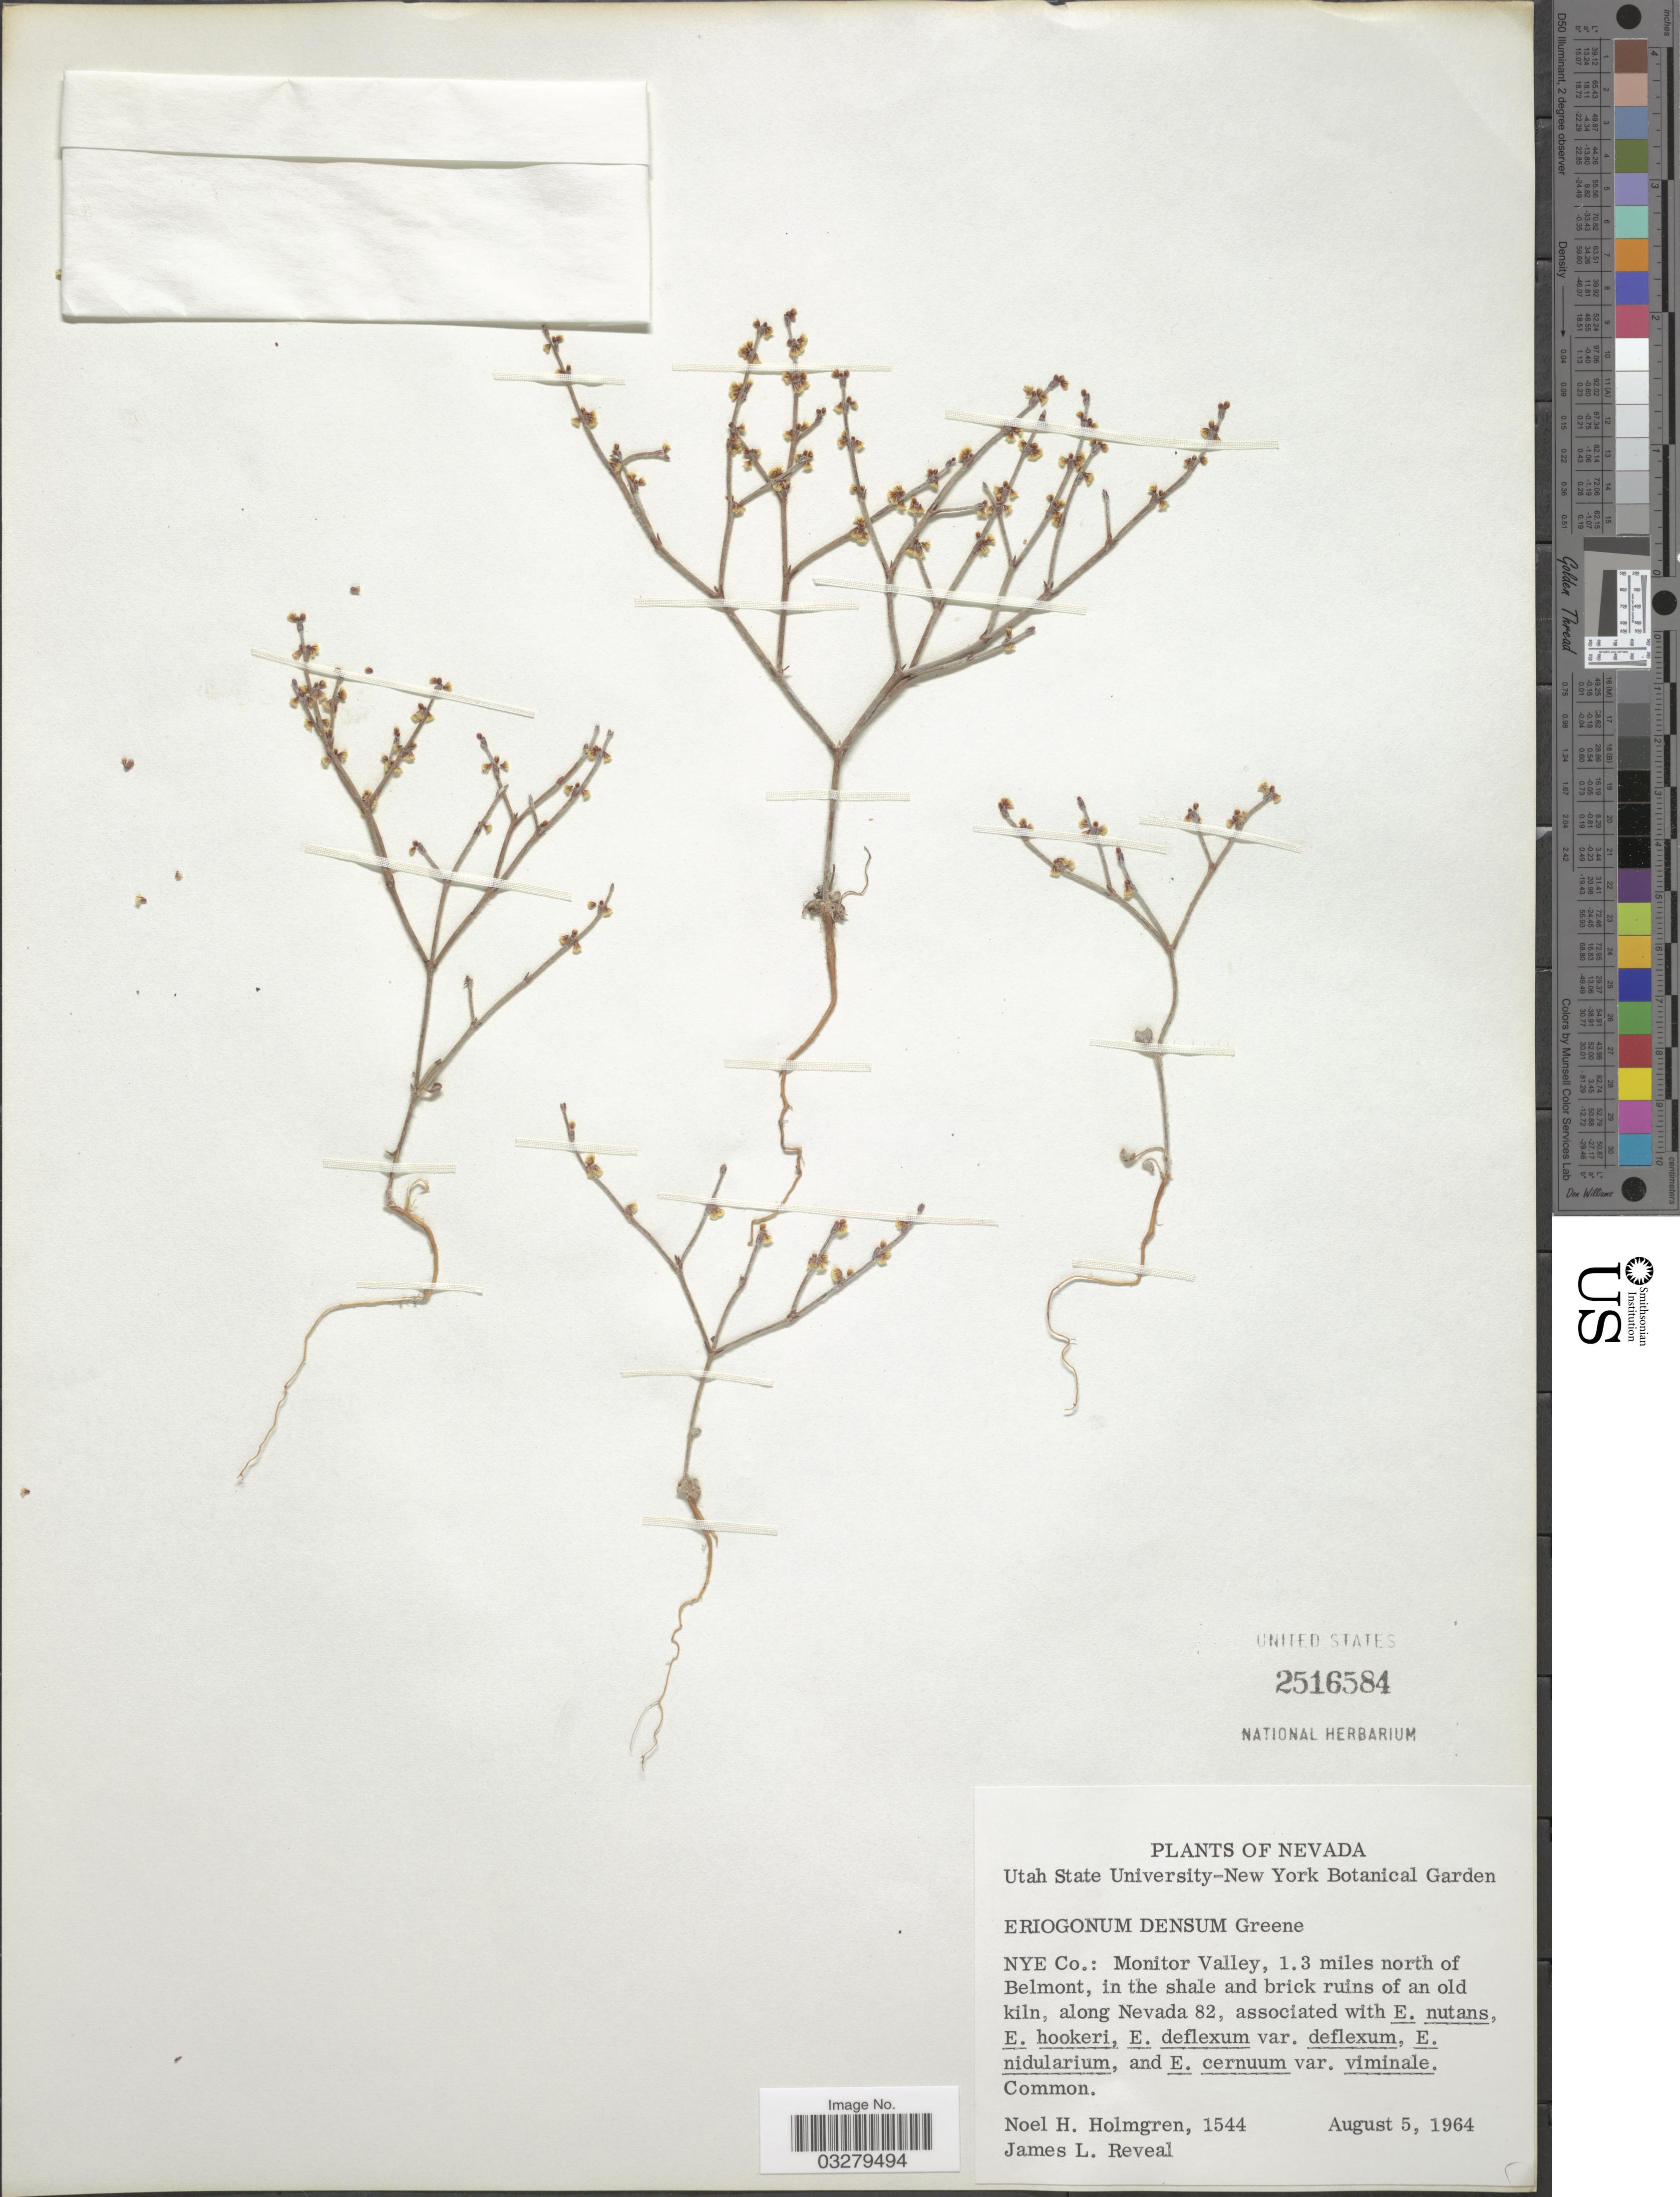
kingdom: Plantae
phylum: Tracheophyta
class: Magnoliopsida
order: Caryophyllales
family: Polygonaceae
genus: Eriogonum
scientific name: Eriogonum palmerianum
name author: Reveal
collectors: N. H. Holmgren & J. L. Reveal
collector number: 1544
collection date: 1964-08-05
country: United States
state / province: Nevada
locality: Nye Co.: Monitor Valley, 1.3 miles north of Belmont, in the shale and brick ruins of an old kiln, along Nevada 82.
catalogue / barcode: US 2516584